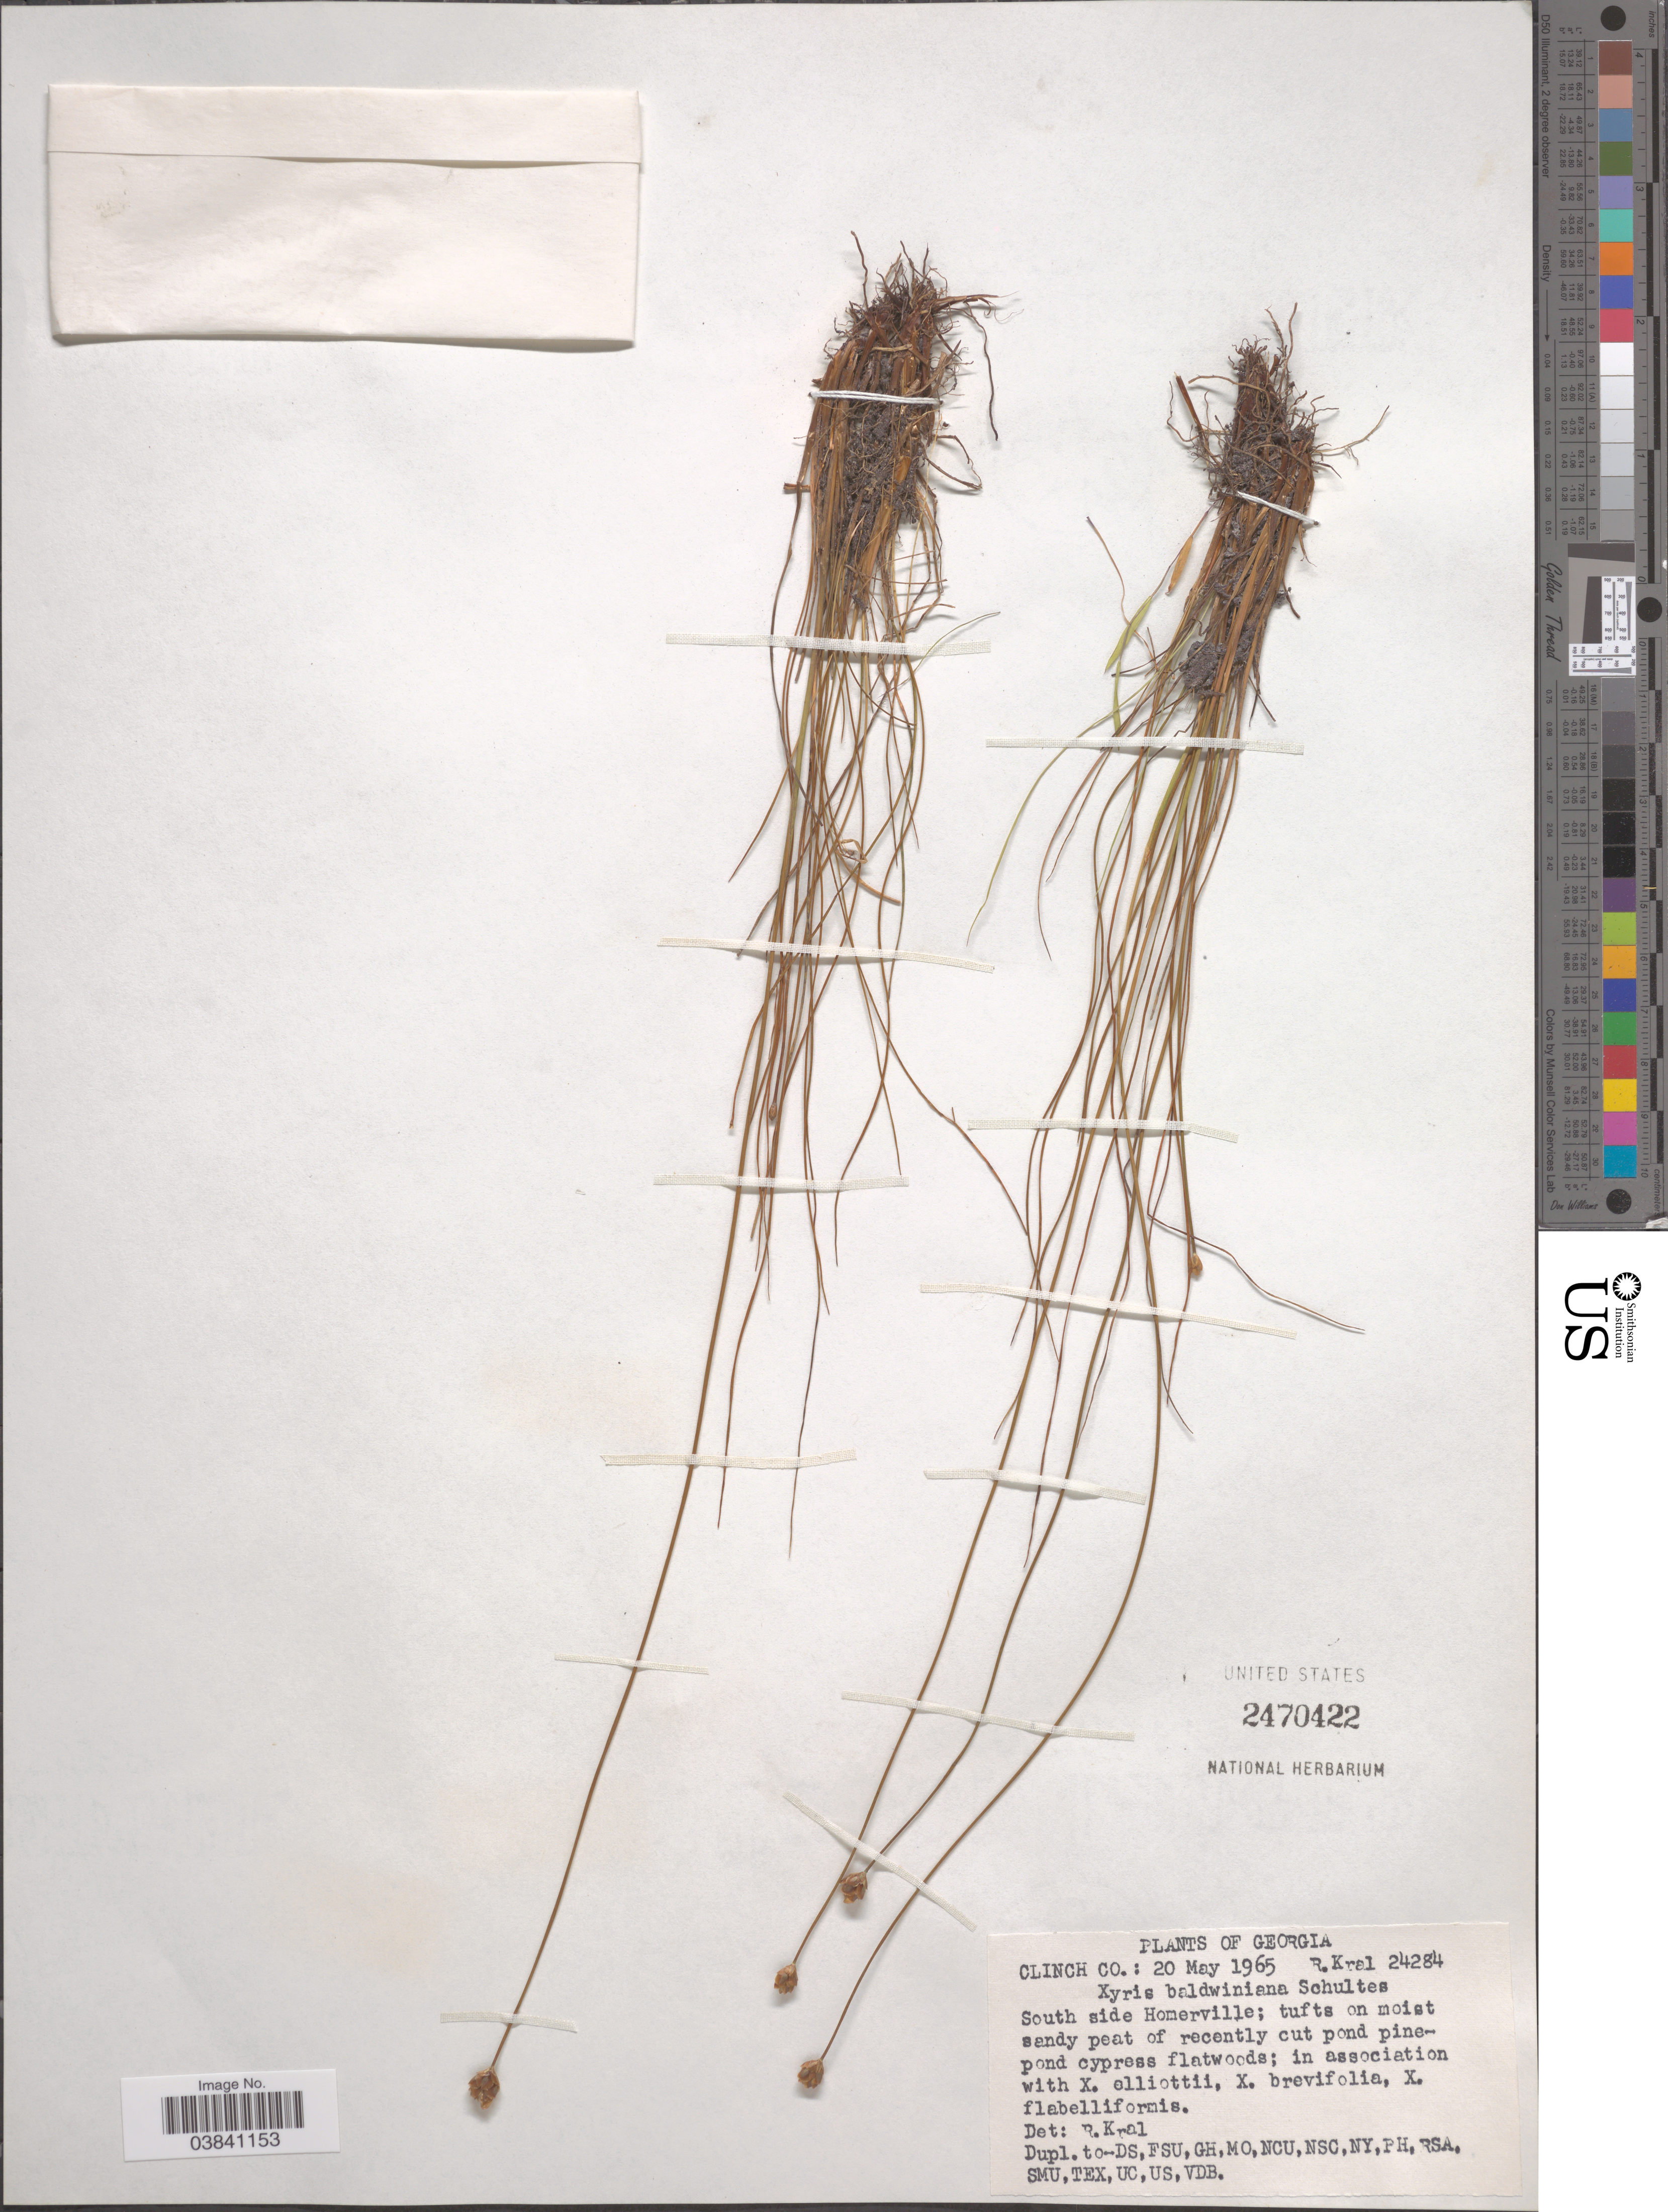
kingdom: Plantae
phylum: Tracheophyta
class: Liliopsida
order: Poales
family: Xyridaceae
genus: Xyris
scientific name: Xyris baldwiniana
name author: Schult.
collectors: R. Kral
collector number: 24284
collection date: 1965-05-20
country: United States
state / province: Georgia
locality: Clinch Co.: South side Homerville.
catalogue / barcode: US 2470422